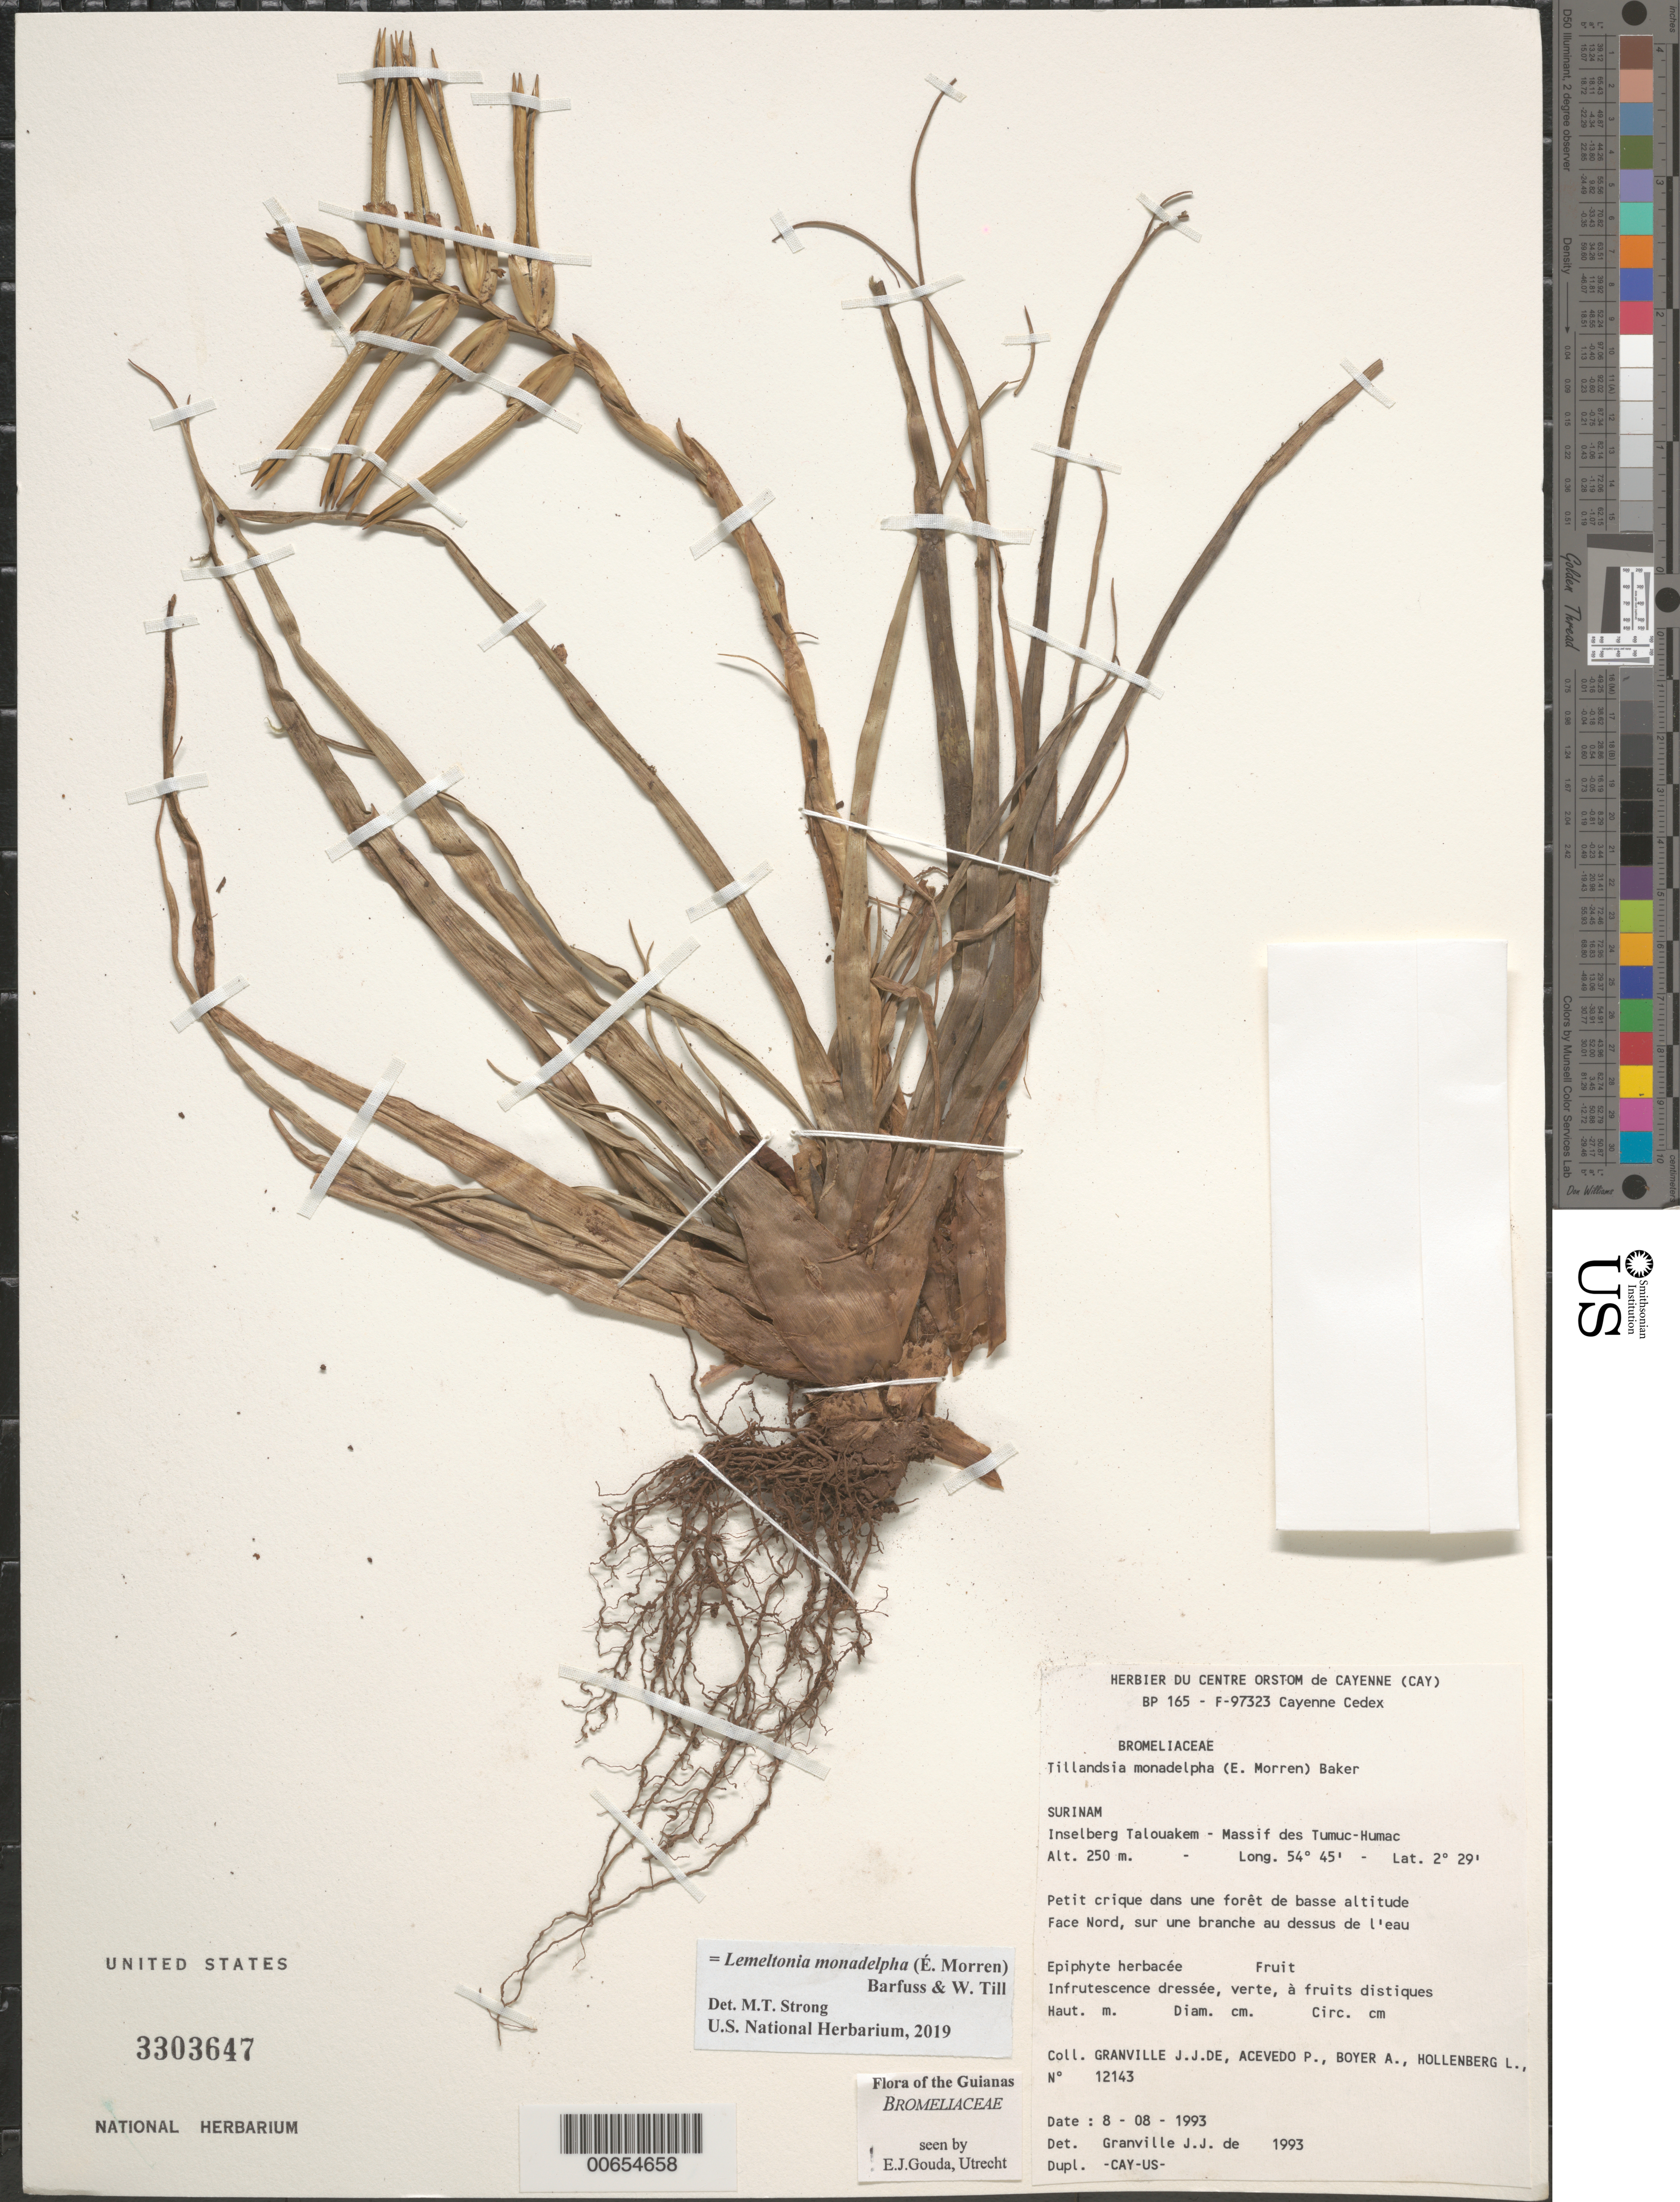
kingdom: Plantae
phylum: Tracheophyta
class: Liliopsida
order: Poales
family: Bromeliaceae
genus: Lemeltonia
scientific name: Lemeltonia monadelpha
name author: (É. Morren) Barfuss & W. Till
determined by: Strong, M. T., (US), Smithsonian Institution - National Museum of Natural History (UNITED STATES)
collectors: J.-J. de Granville, P. Acevedo-Rodr., A. Boyer & L. Hollenberg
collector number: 12143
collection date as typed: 8-Aug-93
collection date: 1993-08-08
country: Suriname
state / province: Sipaliwini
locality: Inselberg Talouakem, Massif des Tumuc-Humac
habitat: Petit crique dans une forêt de basse altitude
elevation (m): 250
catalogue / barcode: US 3303647